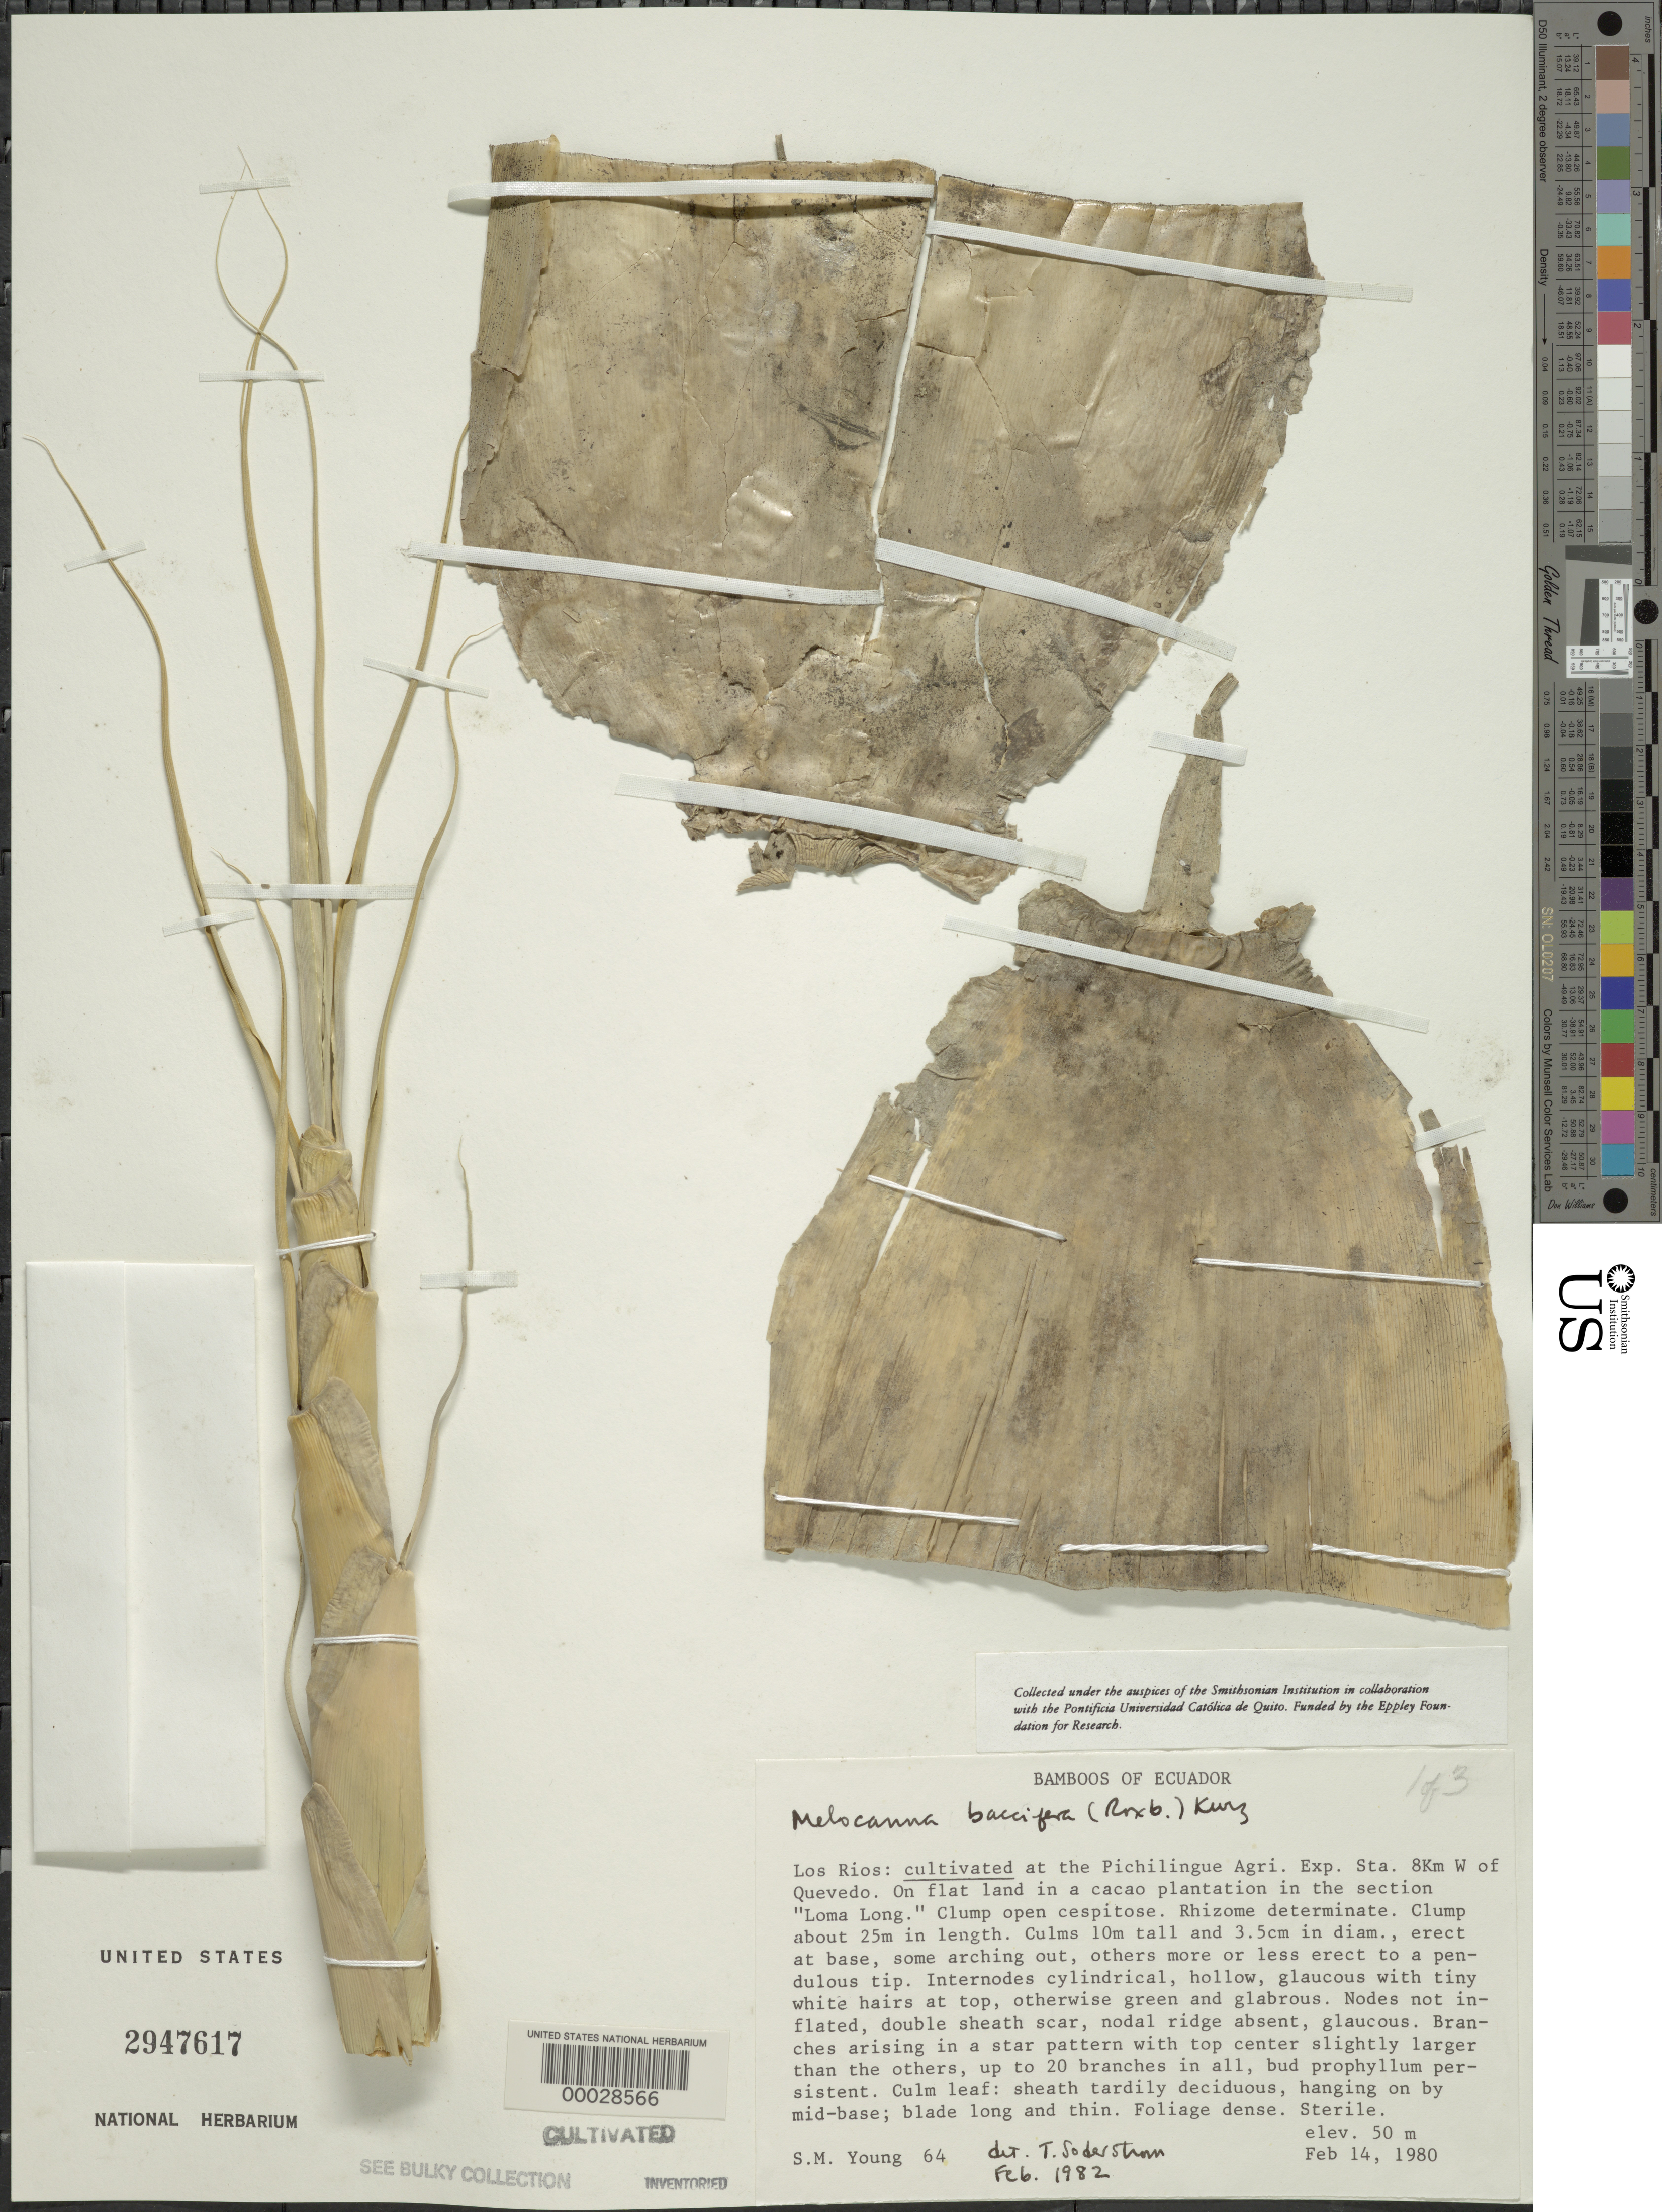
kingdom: Plantae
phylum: Tracheophyta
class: Liliopsida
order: Poales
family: Poaceae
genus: Melocanna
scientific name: Melocanna baccifera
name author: (Roxb.) Kurz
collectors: S. Young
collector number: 64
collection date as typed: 14 Feb 1980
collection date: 1980-02-14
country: Ecuador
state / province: Los Ríos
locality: Pichilingue agri exp. sta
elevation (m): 50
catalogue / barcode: US 2947617